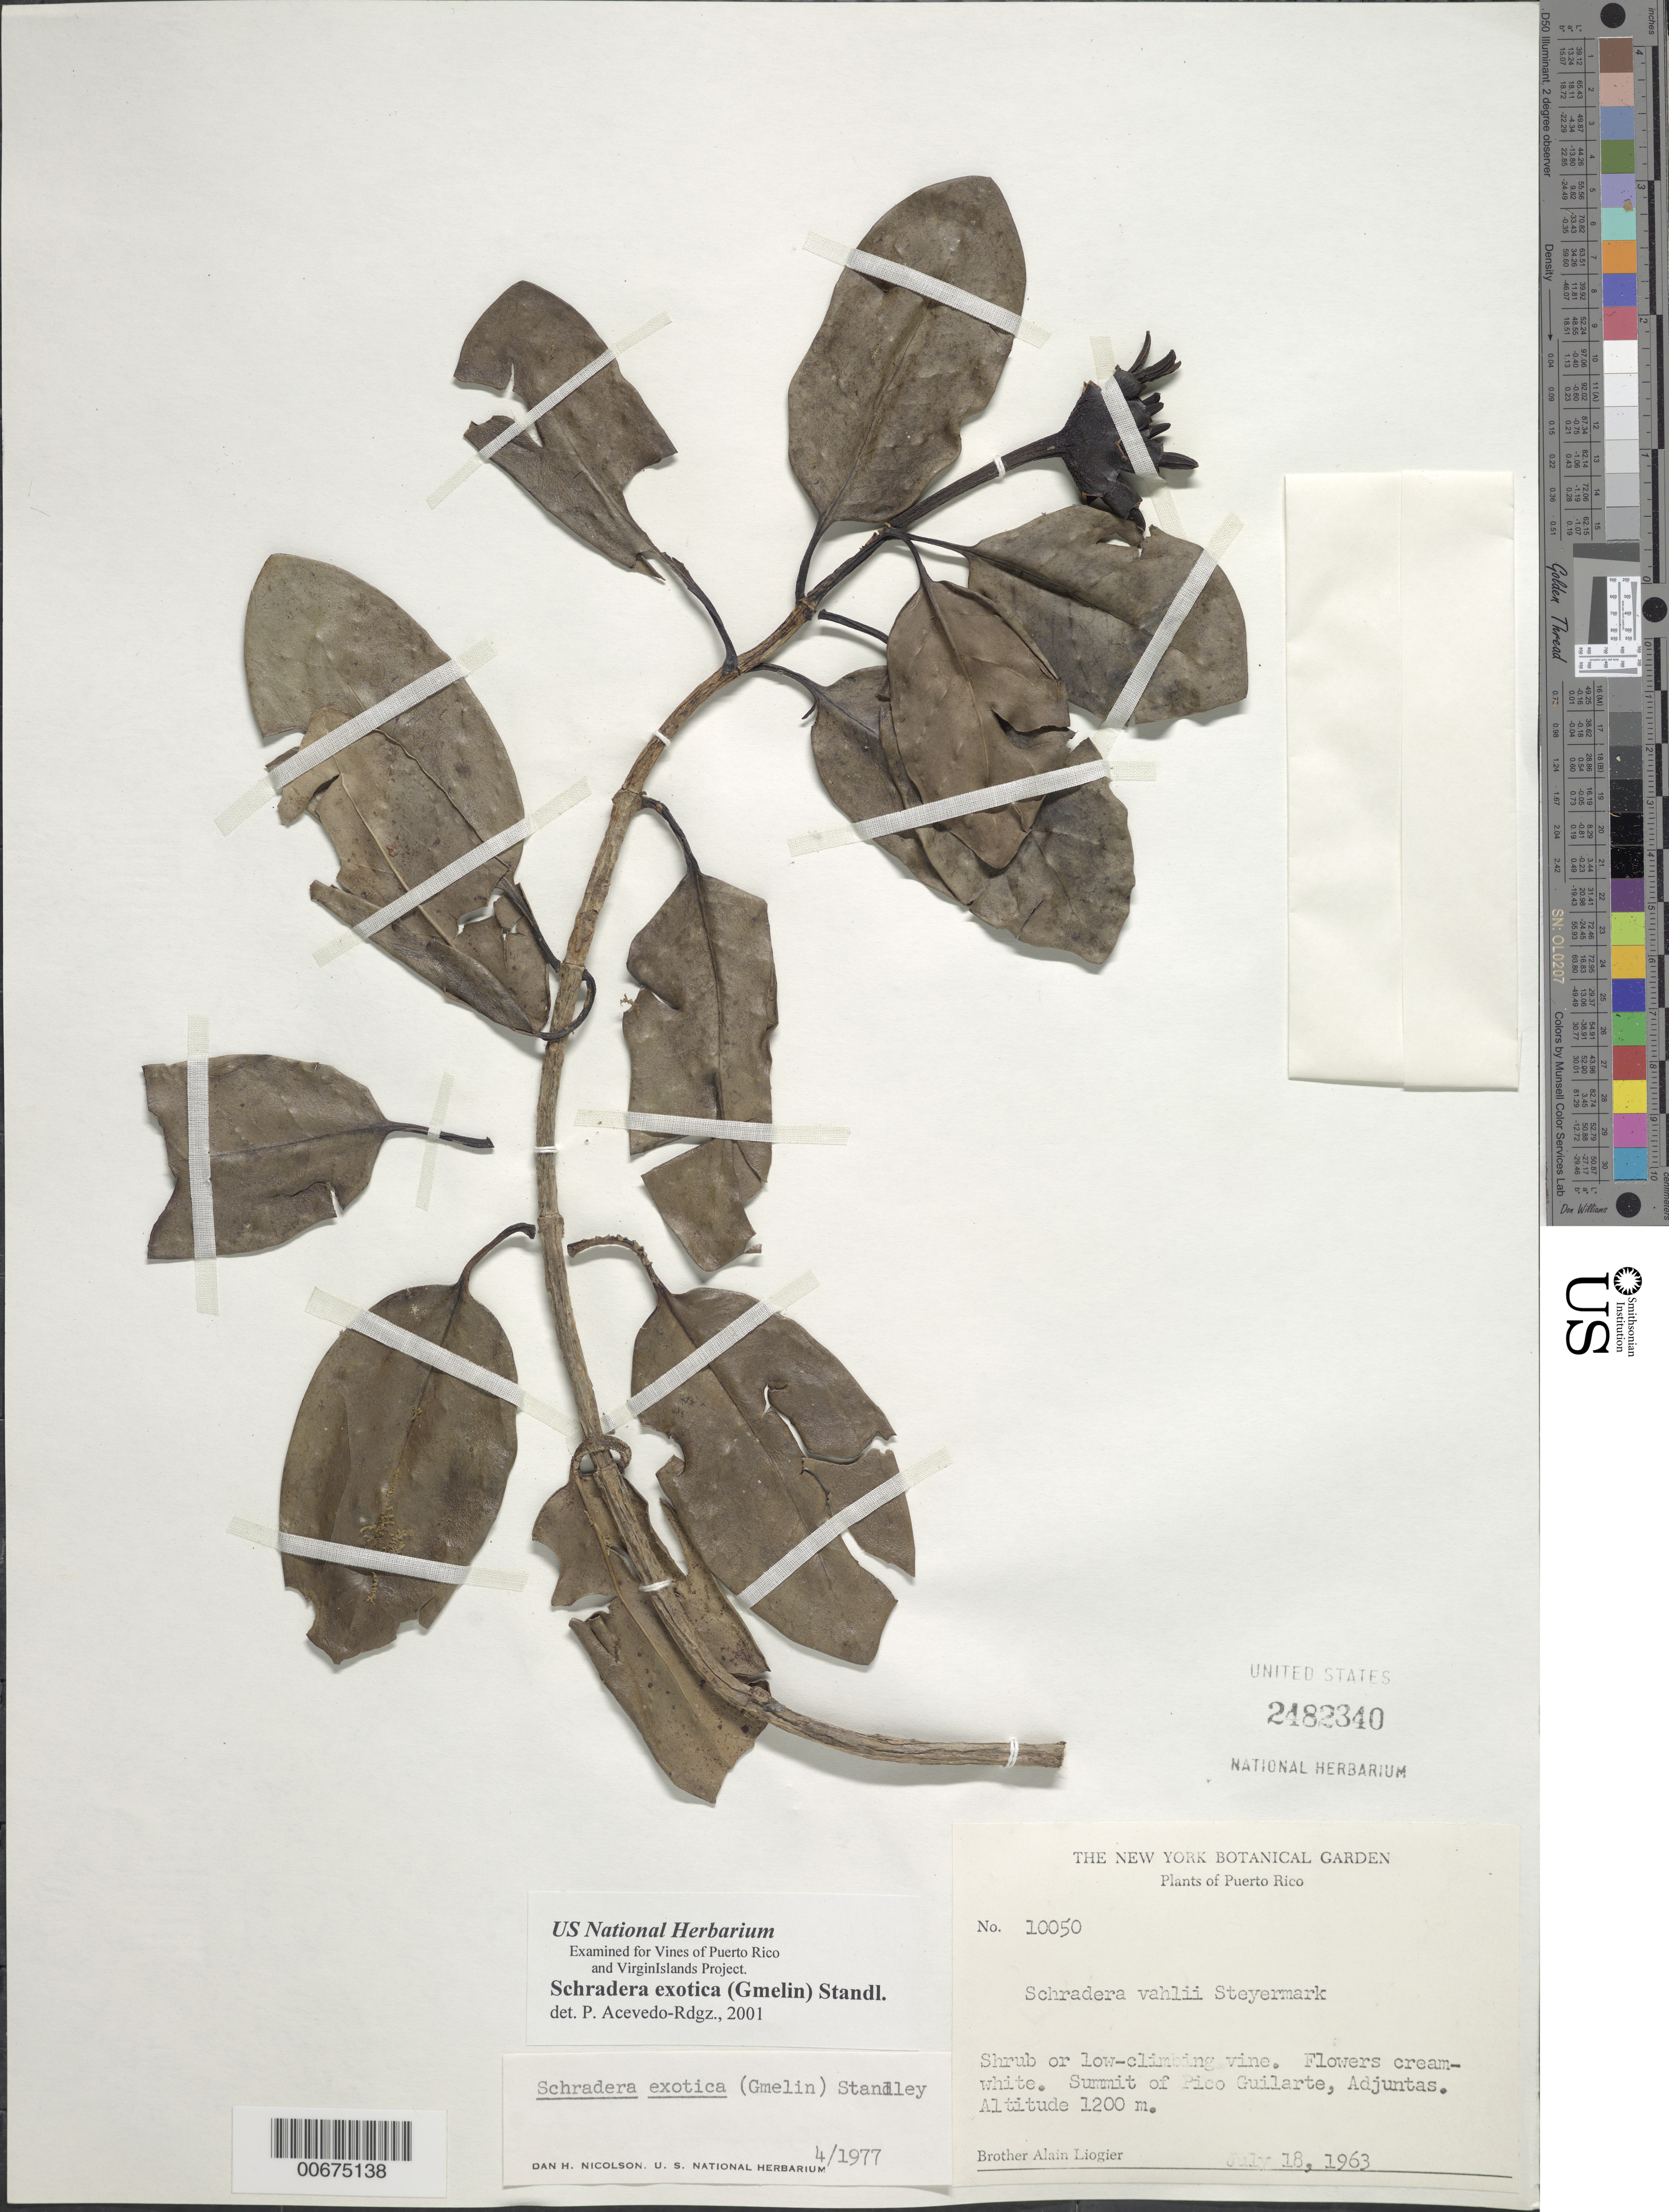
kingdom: Plantae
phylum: Tracheophyta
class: Magnoliopsida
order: Gentianales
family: Rubiaceae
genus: Schradera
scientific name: Schradera exotica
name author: (J.F. Gmel.) Standl.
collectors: A. H. Liogier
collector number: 10050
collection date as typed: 18 Jul 1963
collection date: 1963-07-18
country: Puerto Rico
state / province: Adjuntas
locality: Summit of Pico Guilarte, Adjuntas.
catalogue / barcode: US 2482340